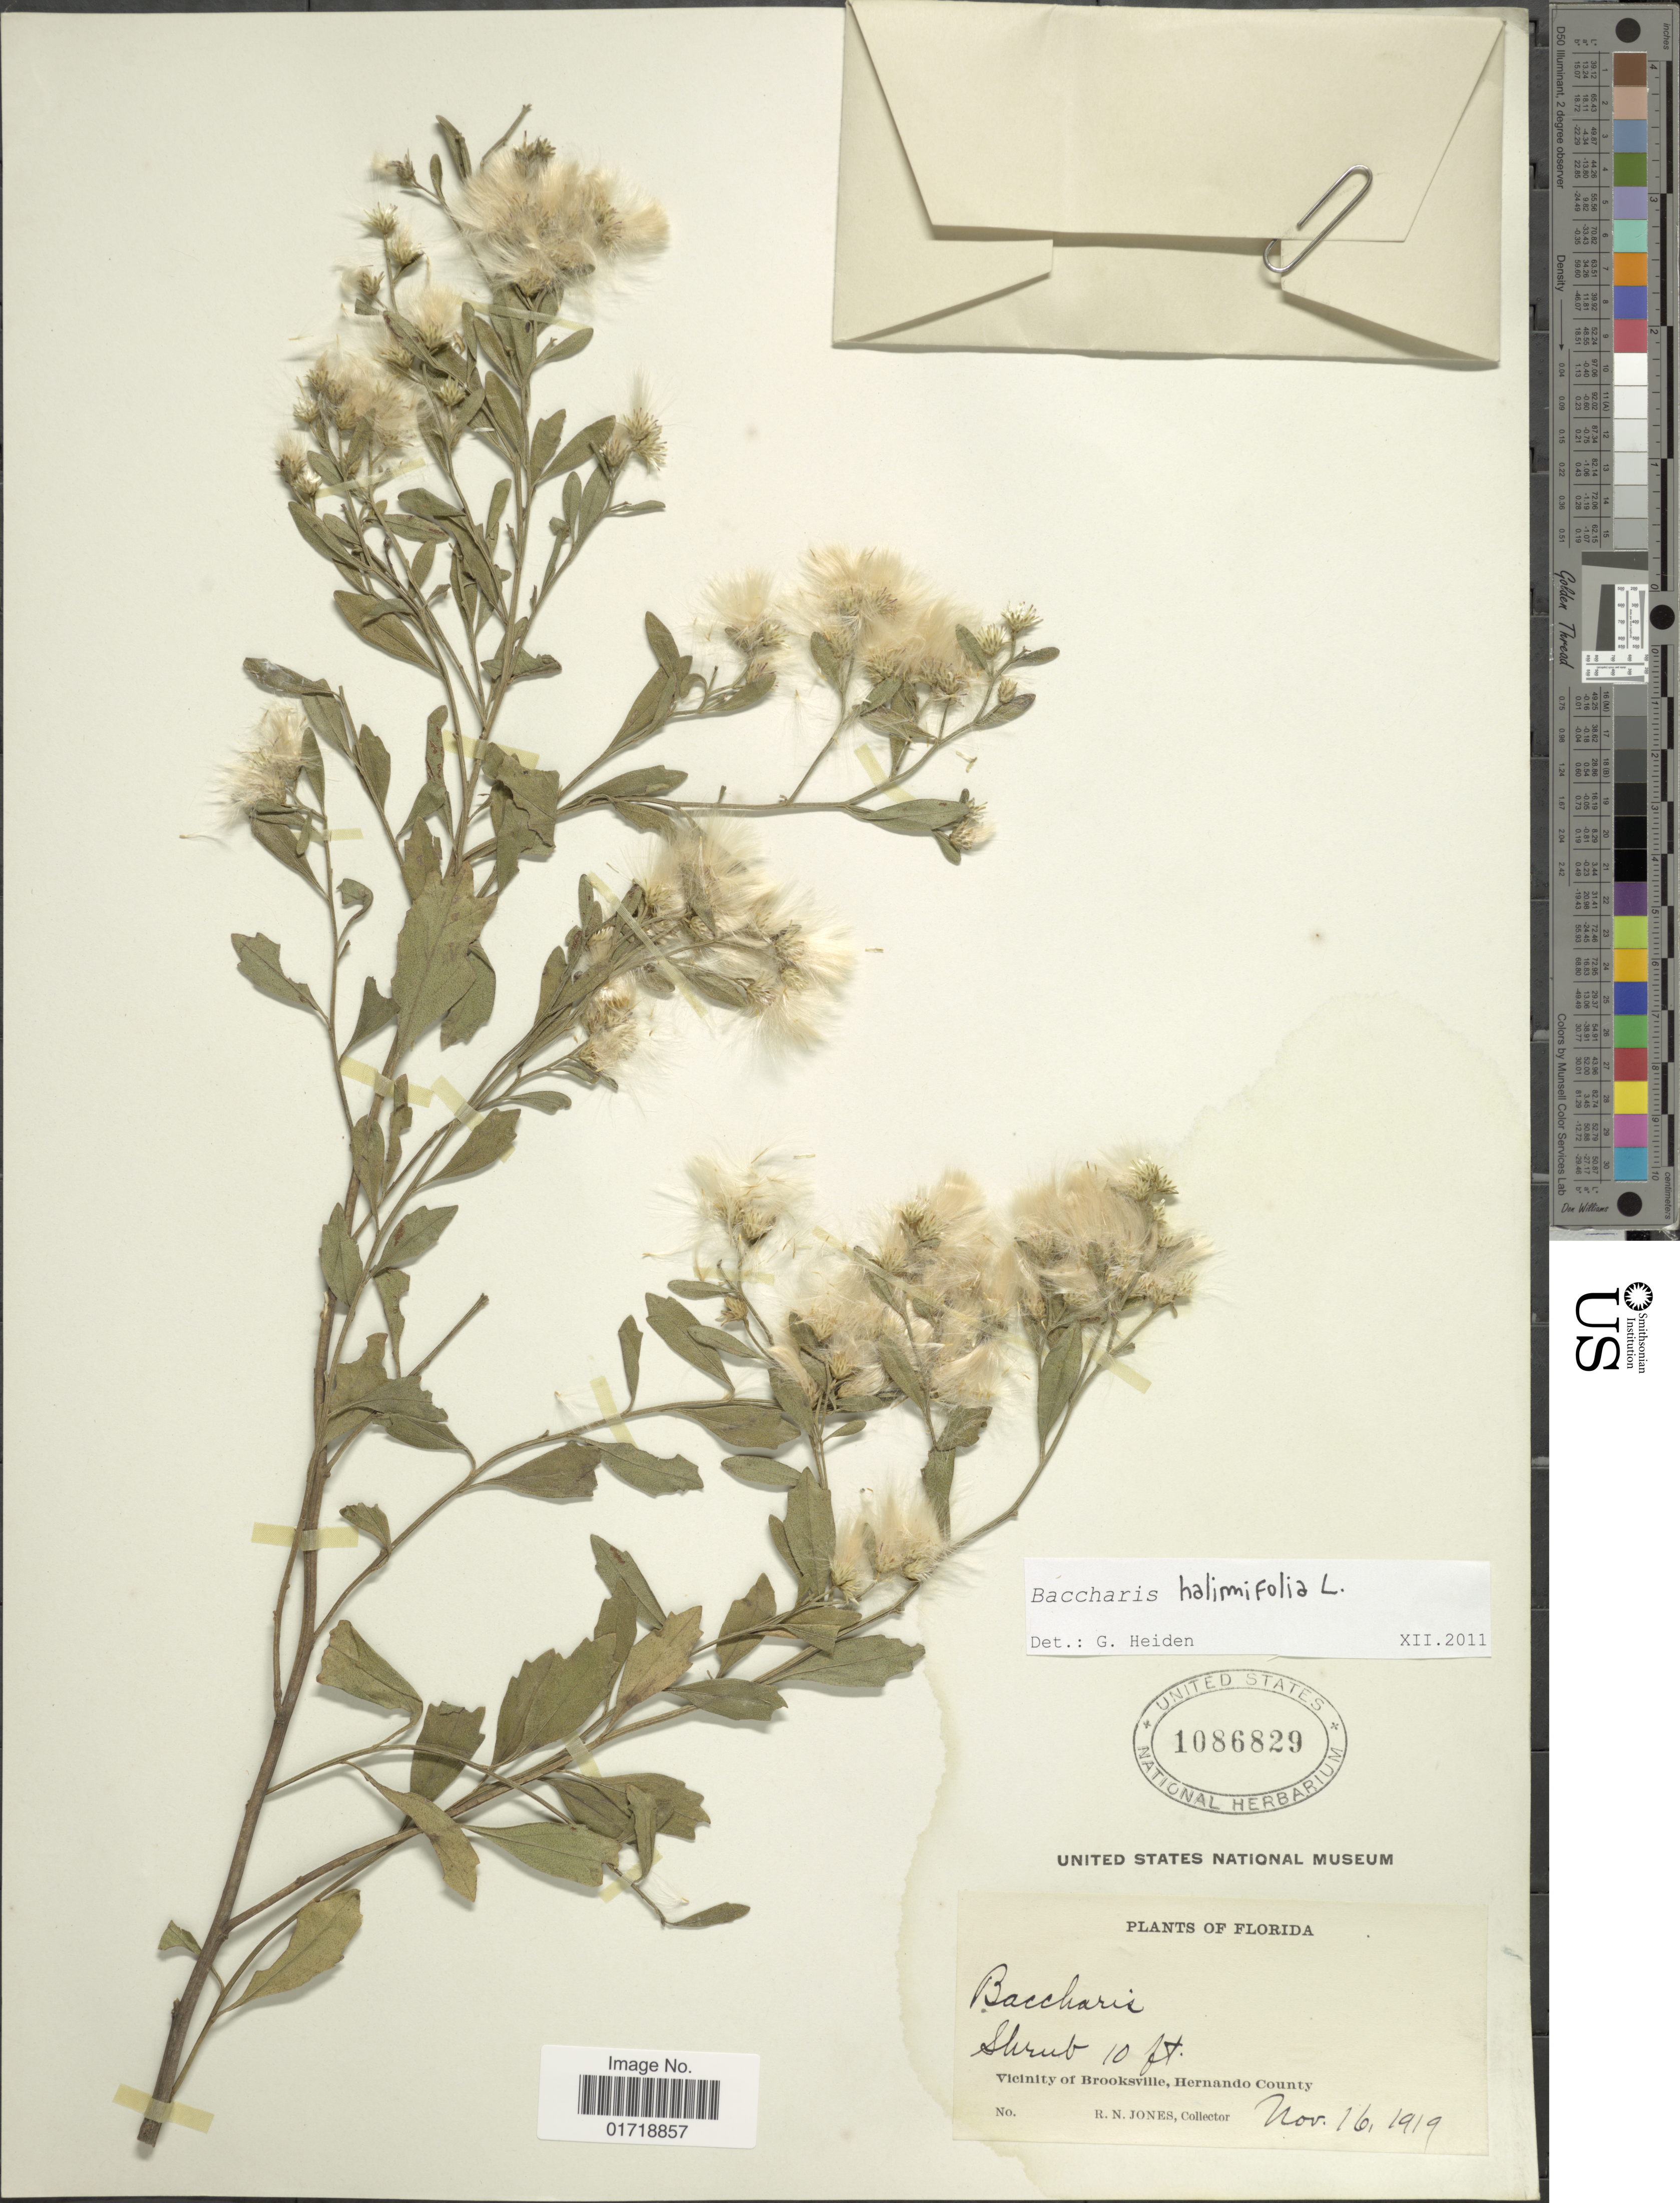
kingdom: Plantae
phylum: Tracheophyta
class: Magnoliopsida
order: Asterales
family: Asteraceae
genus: Baccharis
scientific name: Baccharis halimifolia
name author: L.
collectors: R. N. Jones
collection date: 1919-11-16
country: United States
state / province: Florida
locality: Vicinity of Brooksville, Hernando County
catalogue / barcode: US 1086829